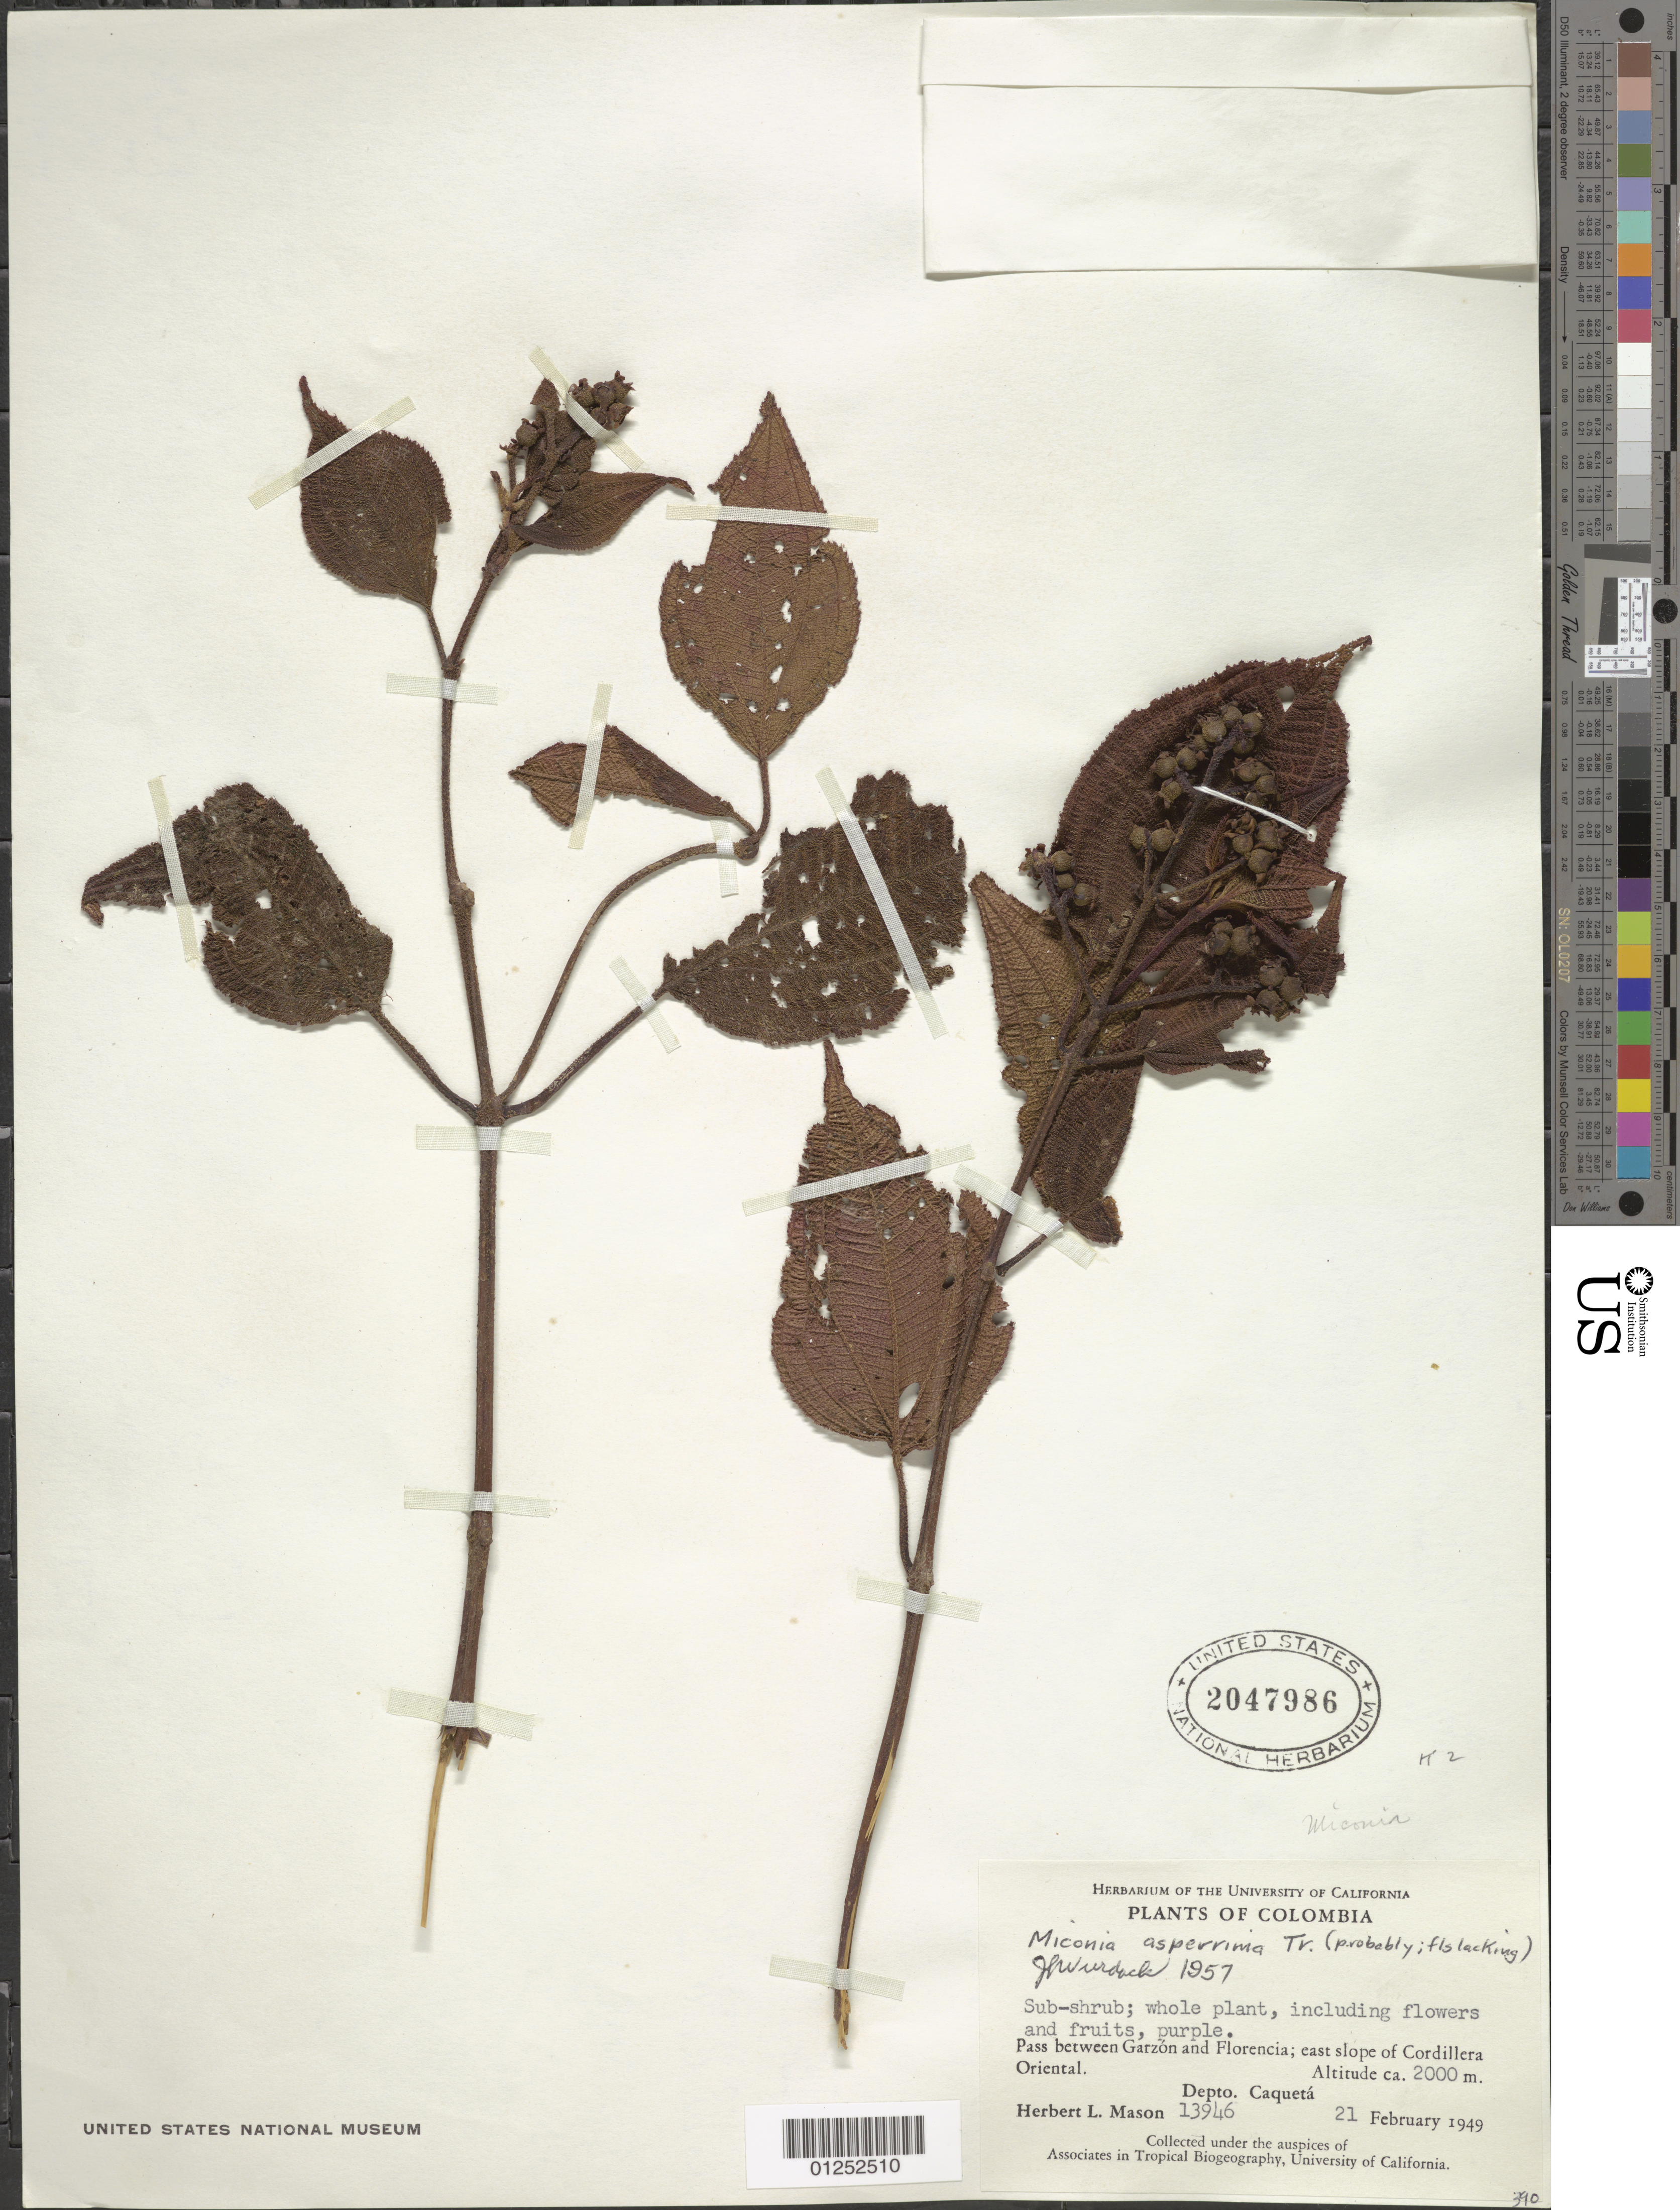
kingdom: Plantae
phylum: Tracheophyta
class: Magnoliopsida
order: Myrtales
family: Melastomataceae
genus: Miconia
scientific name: Miconia asperrima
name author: Triana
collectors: H. L. Mason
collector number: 13946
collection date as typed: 21 Feb 1949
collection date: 1949-02-21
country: Colombia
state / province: Caquetá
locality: E slope of Cordillera Oriental, Pass between Garzon and Florencia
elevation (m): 2000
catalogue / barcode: US 2047986